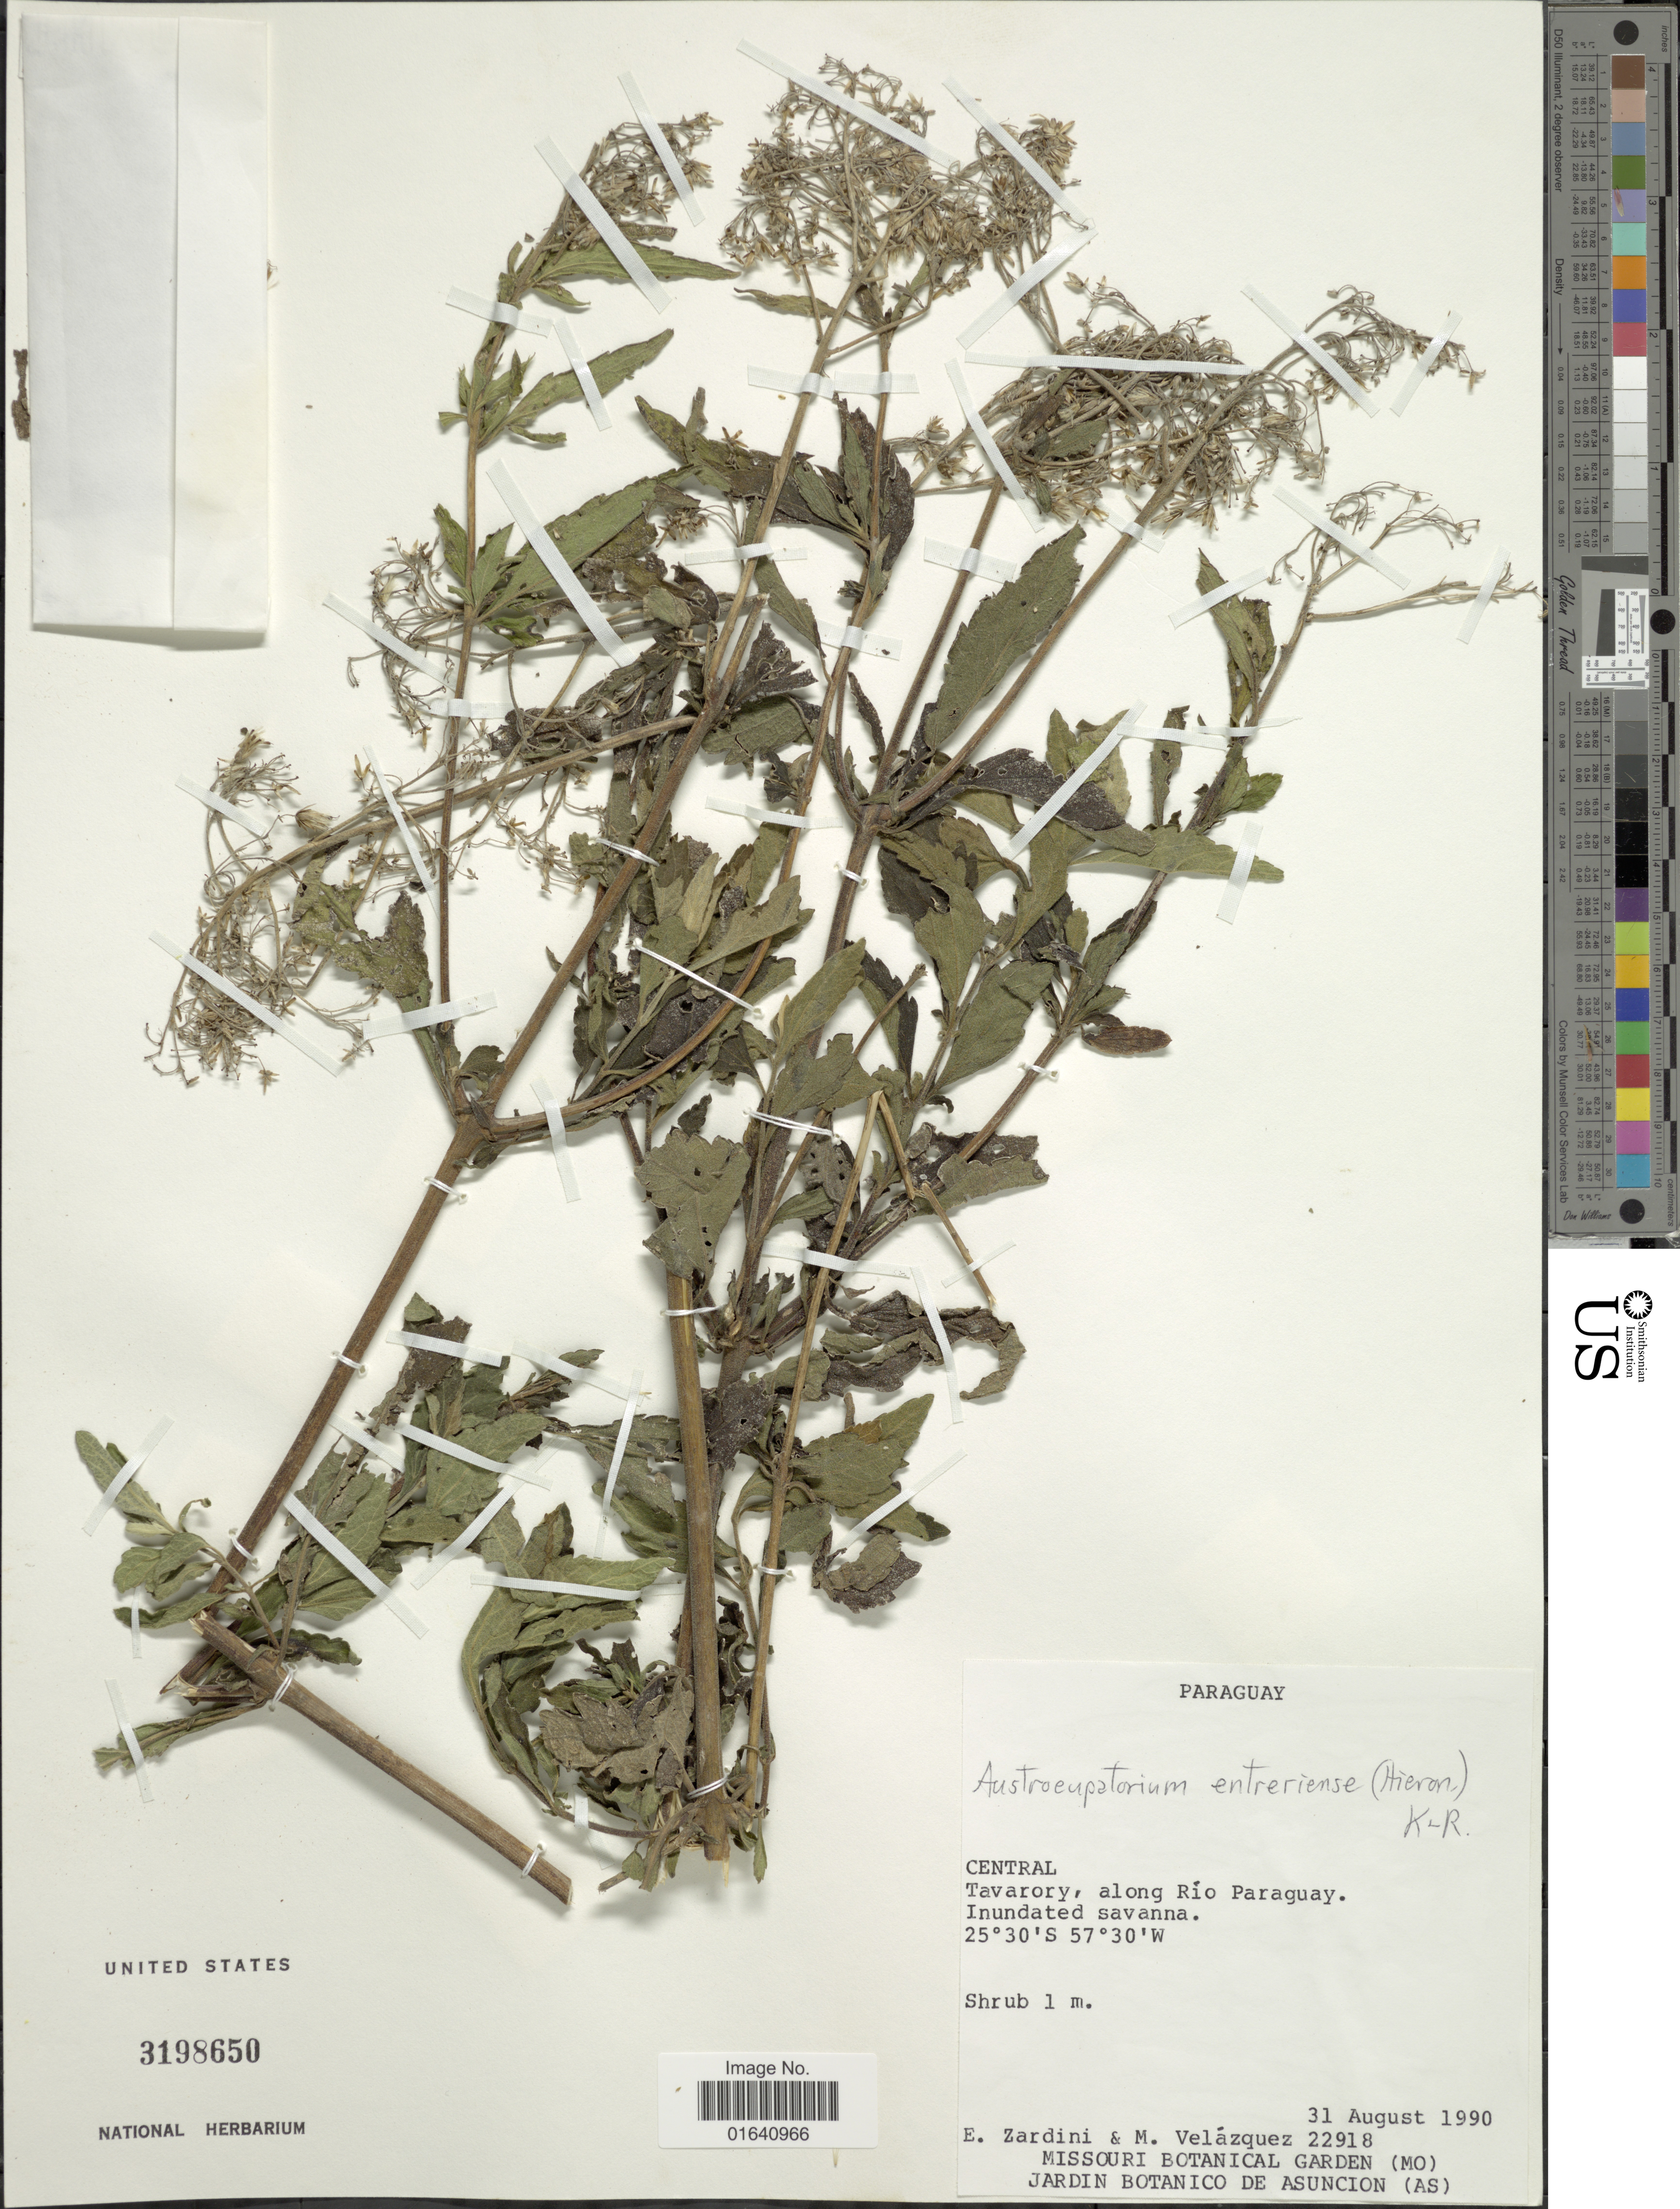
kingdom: Plantae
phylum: Tracheophyta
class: Magnoliopsida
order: Asterales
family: Asteraceae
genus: Austroeupatorium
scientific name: Austroeupatorium entreriense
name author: (Hieron.) R.M. King & H. Rob.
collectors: E. M. Zardini & M. Velazquez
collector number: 22918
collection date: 1990-08-31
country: Paraguay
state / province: Central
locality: Tavarory, along Río Paraguay. Inudated savanna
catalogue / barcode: US 3198650